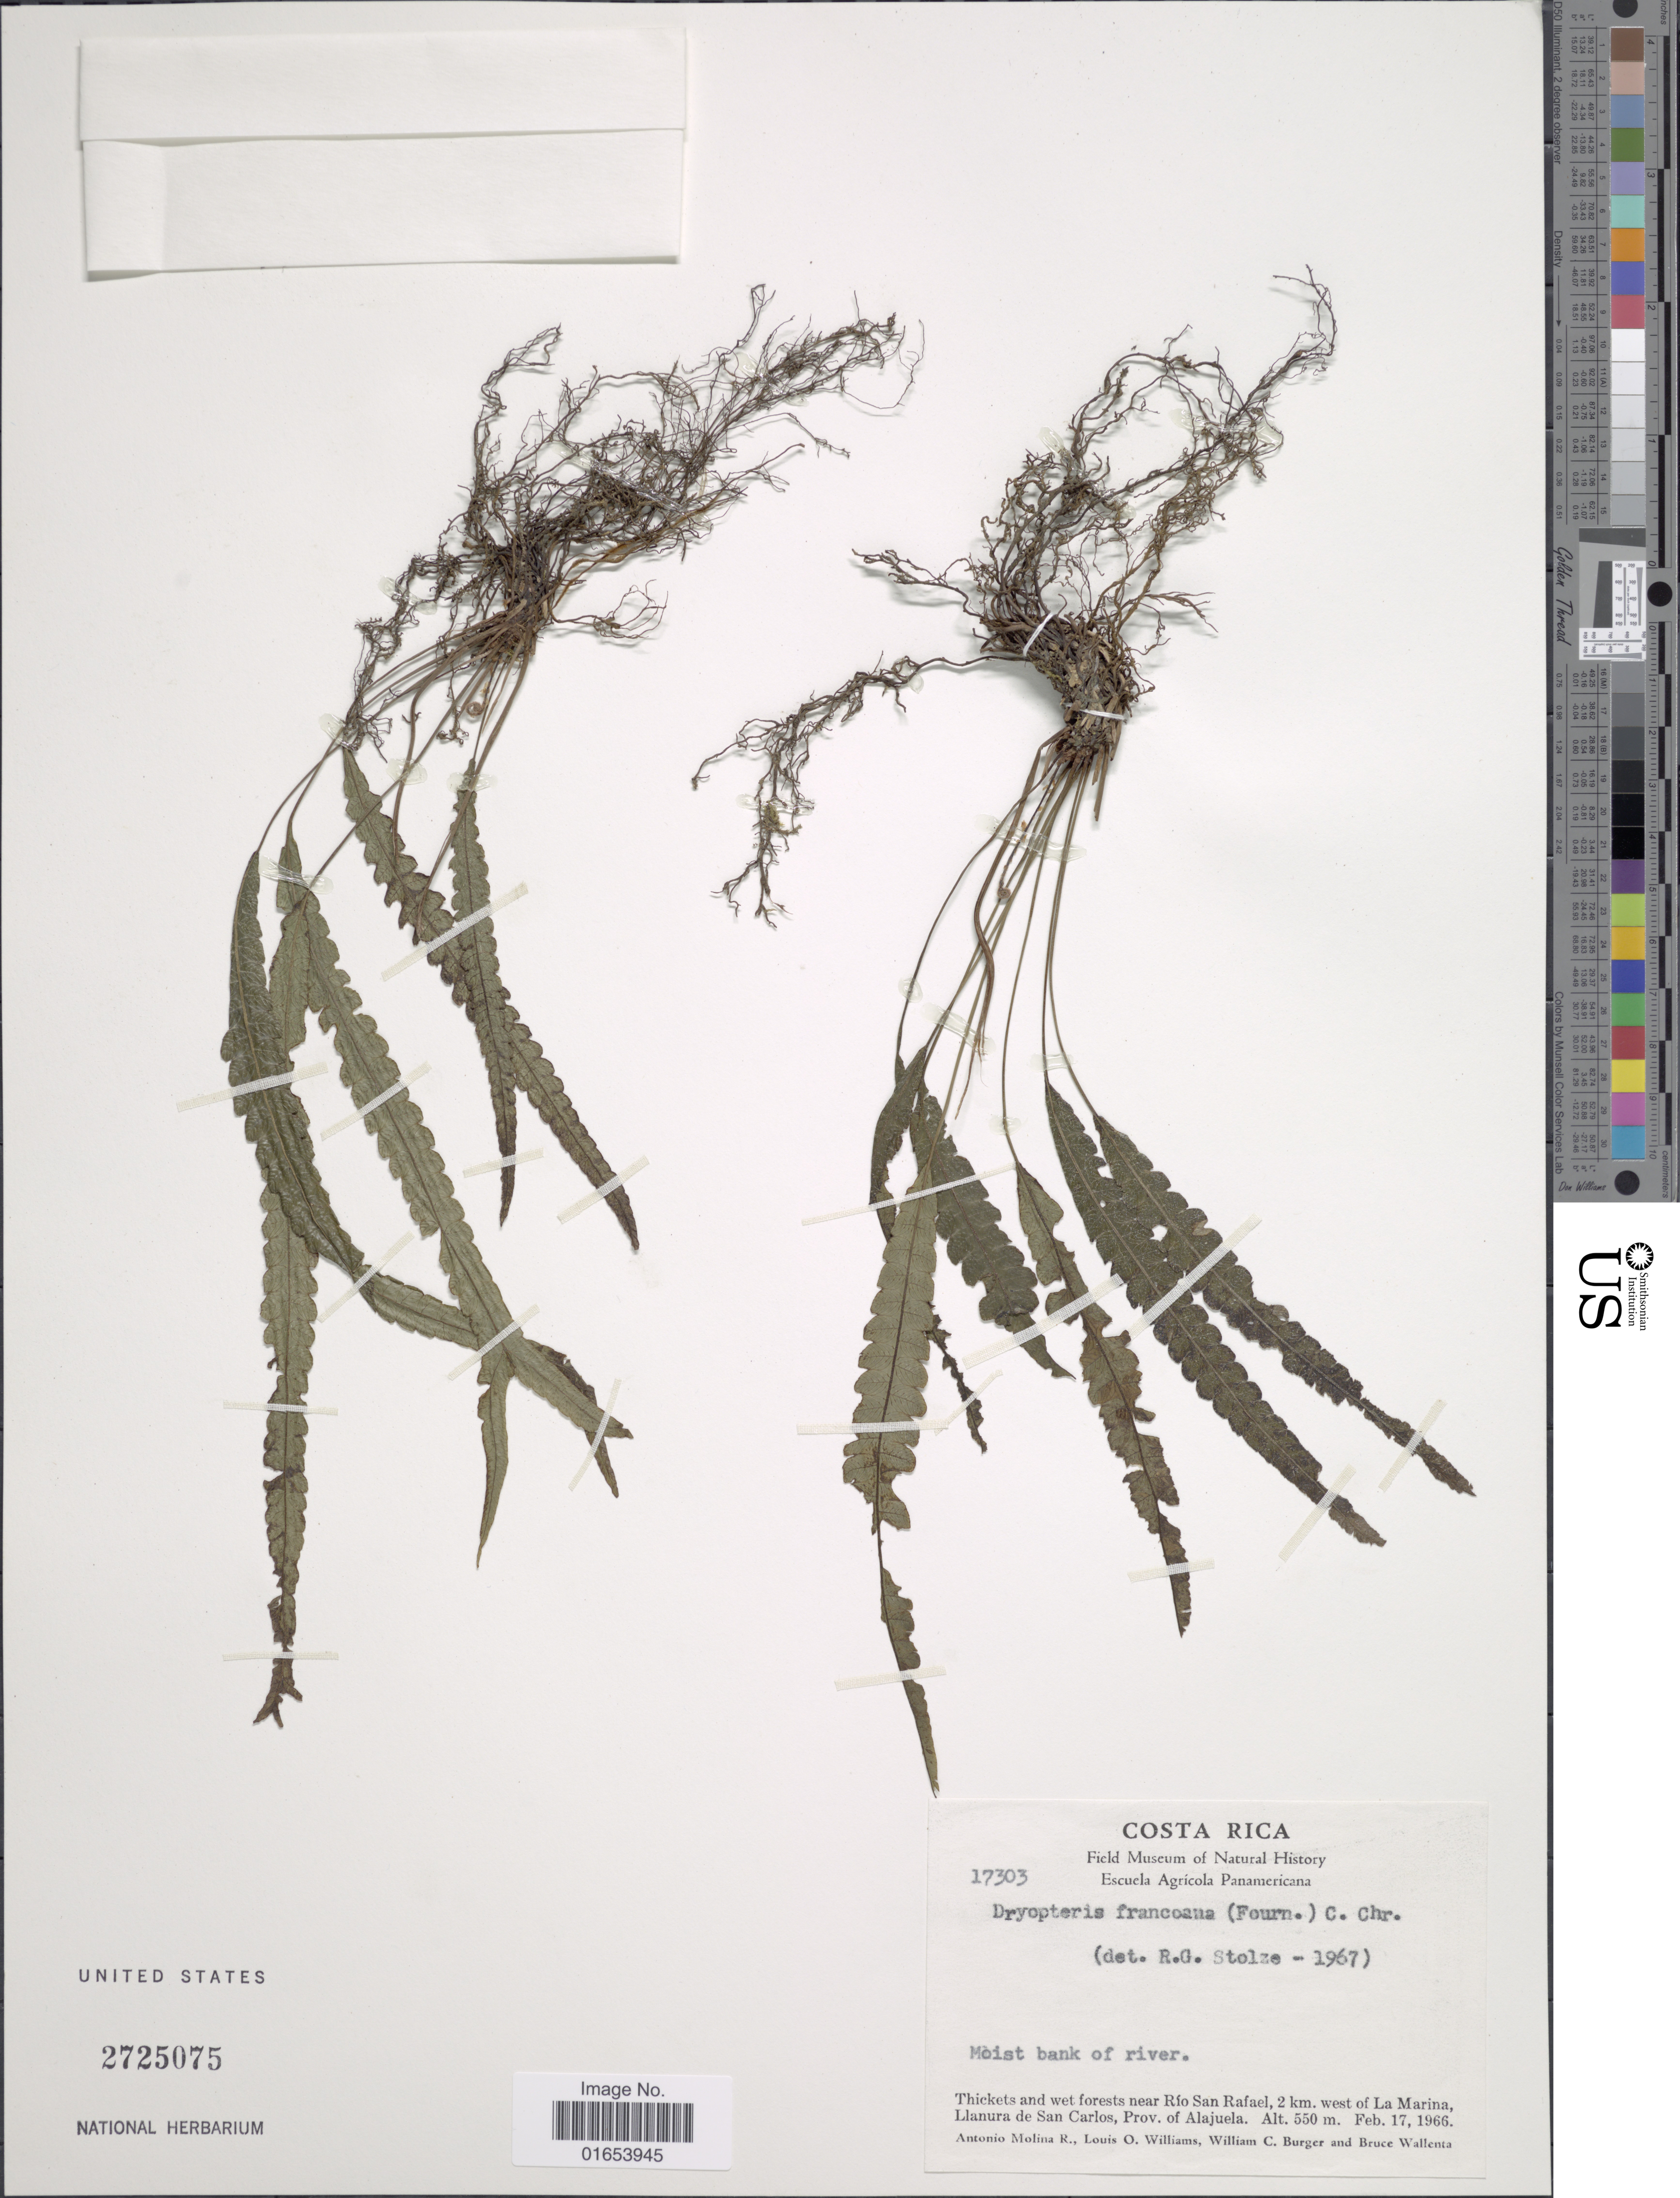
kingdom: Plantae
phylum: Tracheophyta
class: Polypodiopsida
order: Polypodiales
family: Thelypteridaceae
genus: Goniopteris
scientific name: Goniopteris francoana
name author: (E. Fourn.) Á. Löve & D. Löve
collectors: A. Molina R., L. O. Williams, W. Burger & B. Wallenta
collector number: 17303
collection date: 1966-02-17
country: Costa Rica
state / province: Alajuela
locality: Thickets and wet forests near Rio San Rafael, 2 km. west of La Marina, Llanura de San Carlos, Prov. Alajuela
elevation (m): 550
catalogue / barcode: US 2725075